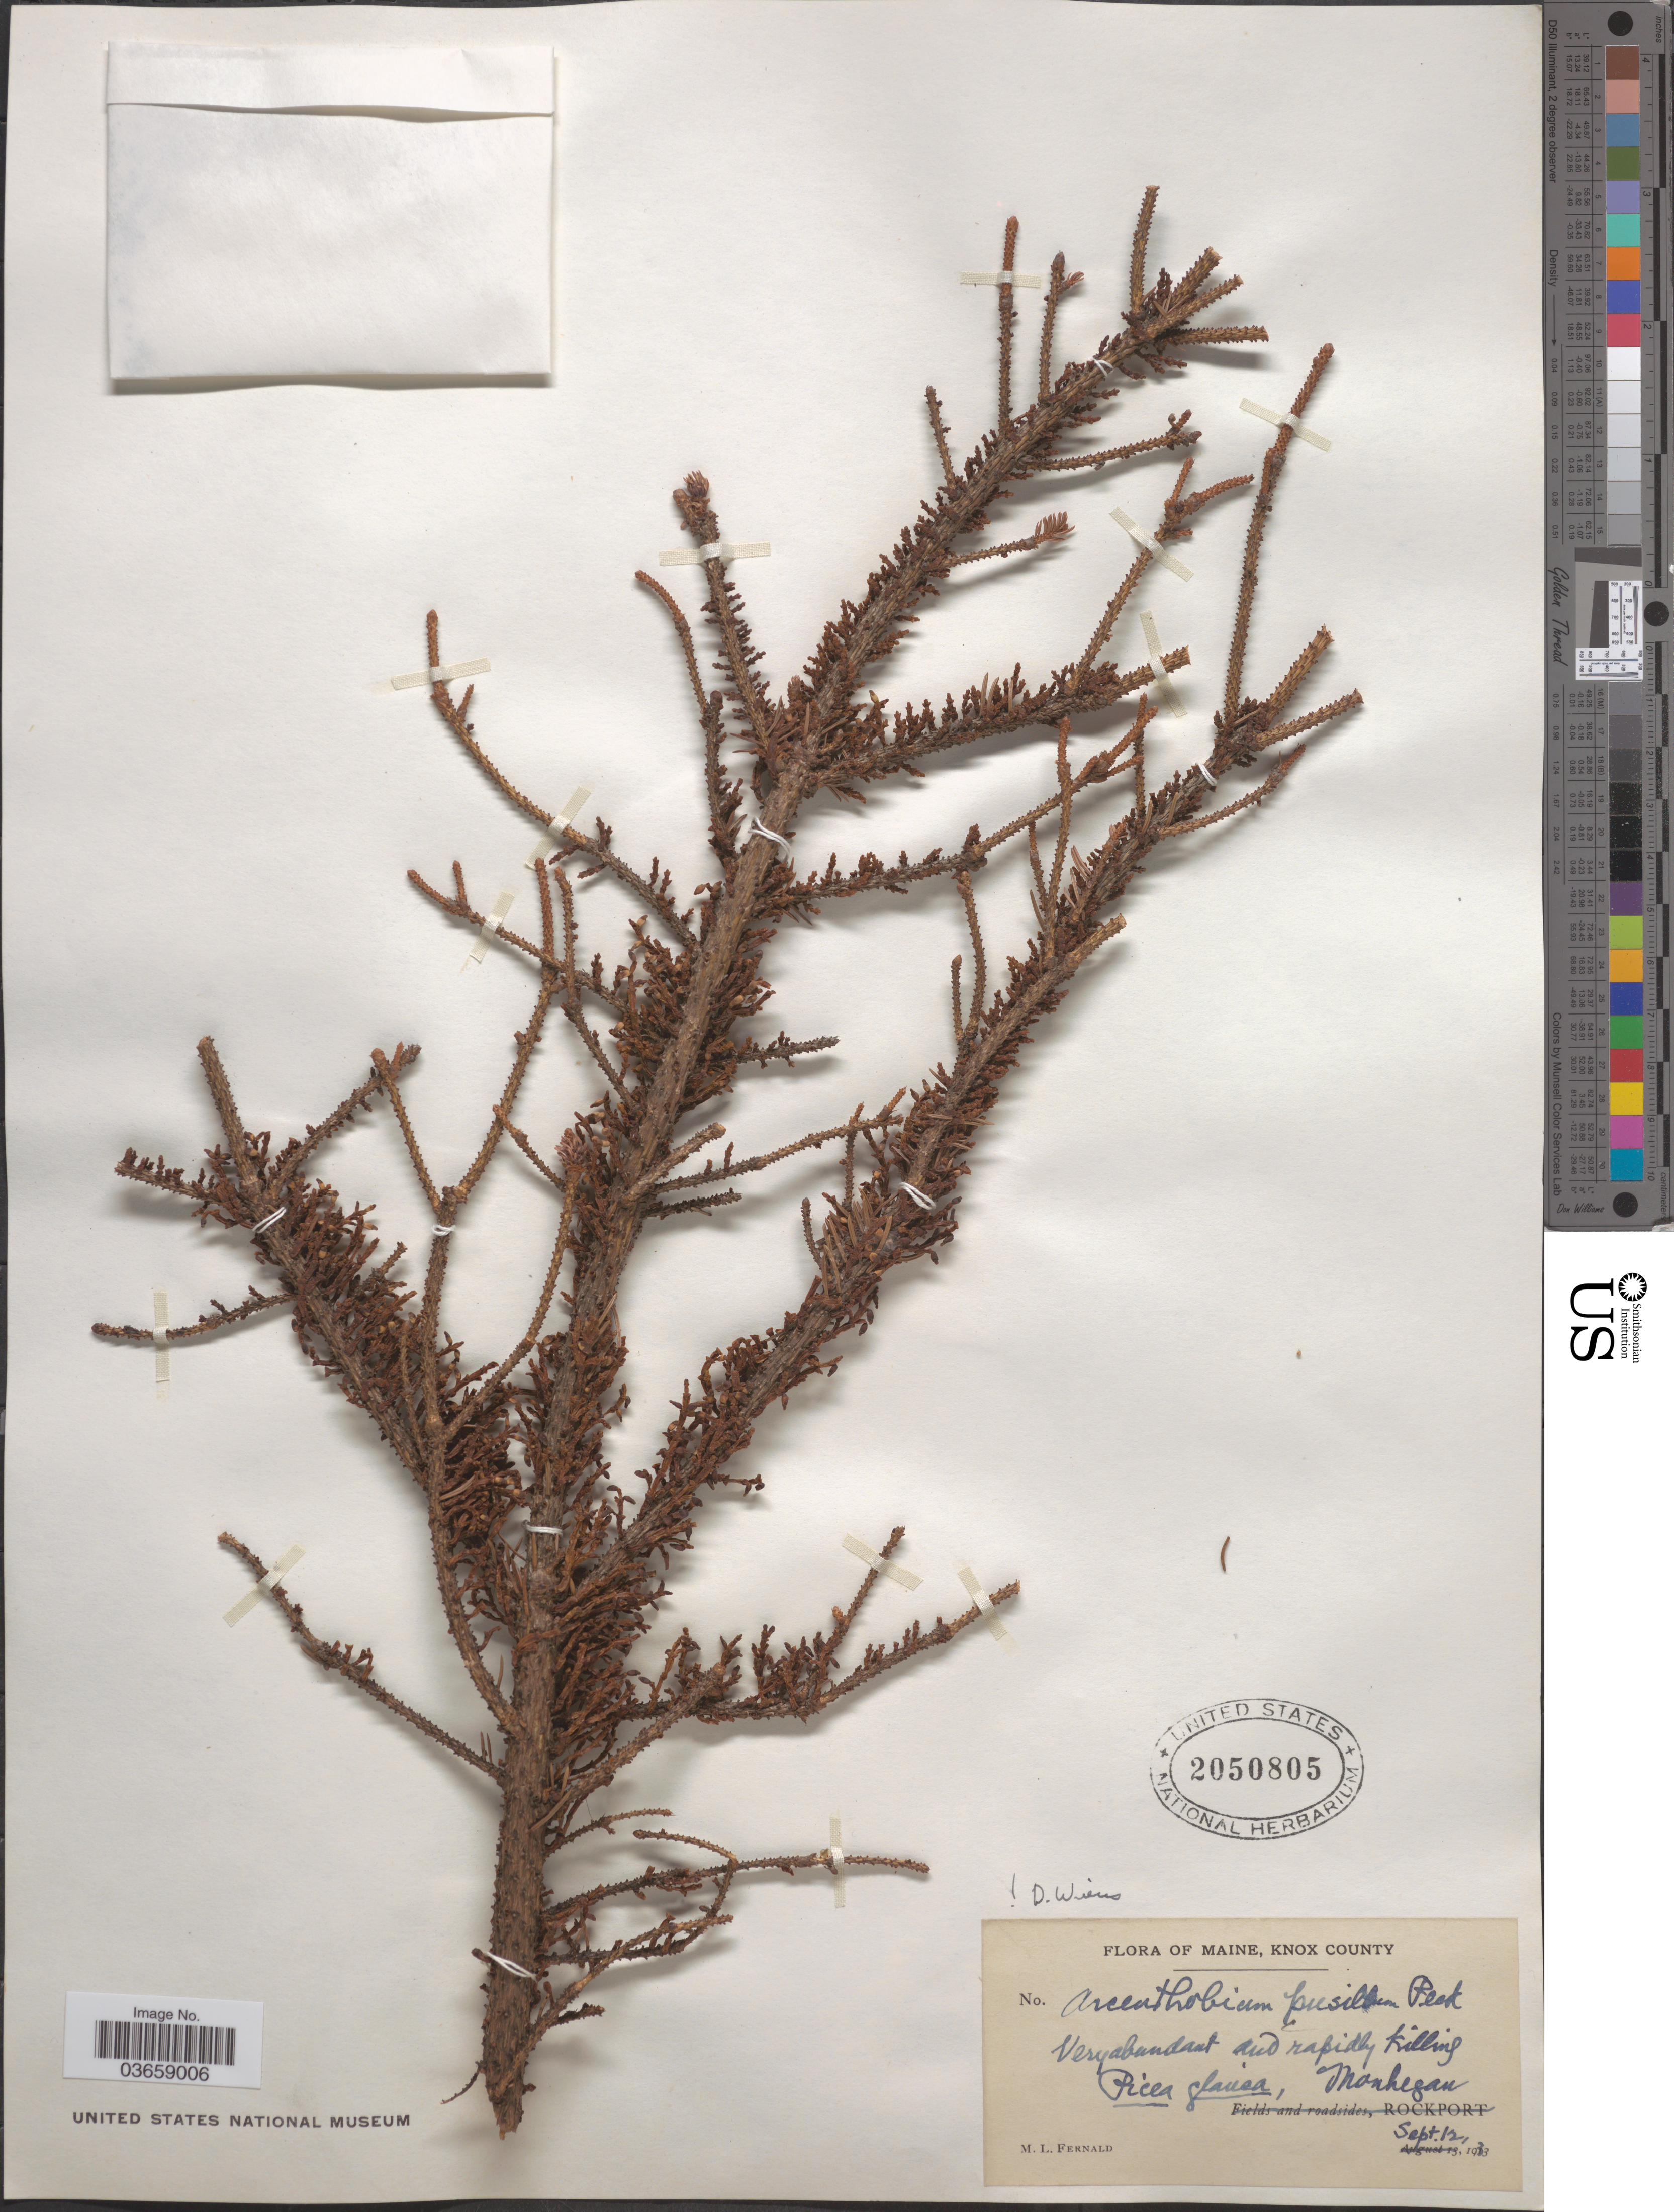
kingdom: Plantae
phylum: Tracheophyta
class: Magnoliopsida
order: Santalales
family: Viscaceae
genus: Arceuthobium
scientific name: Arceuthobium pusillum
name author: Peck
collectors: M. L. Fernald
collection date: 1933-09-12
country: United States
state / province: Maine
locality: Knox County. Monhegan.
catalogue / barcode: US 2050805